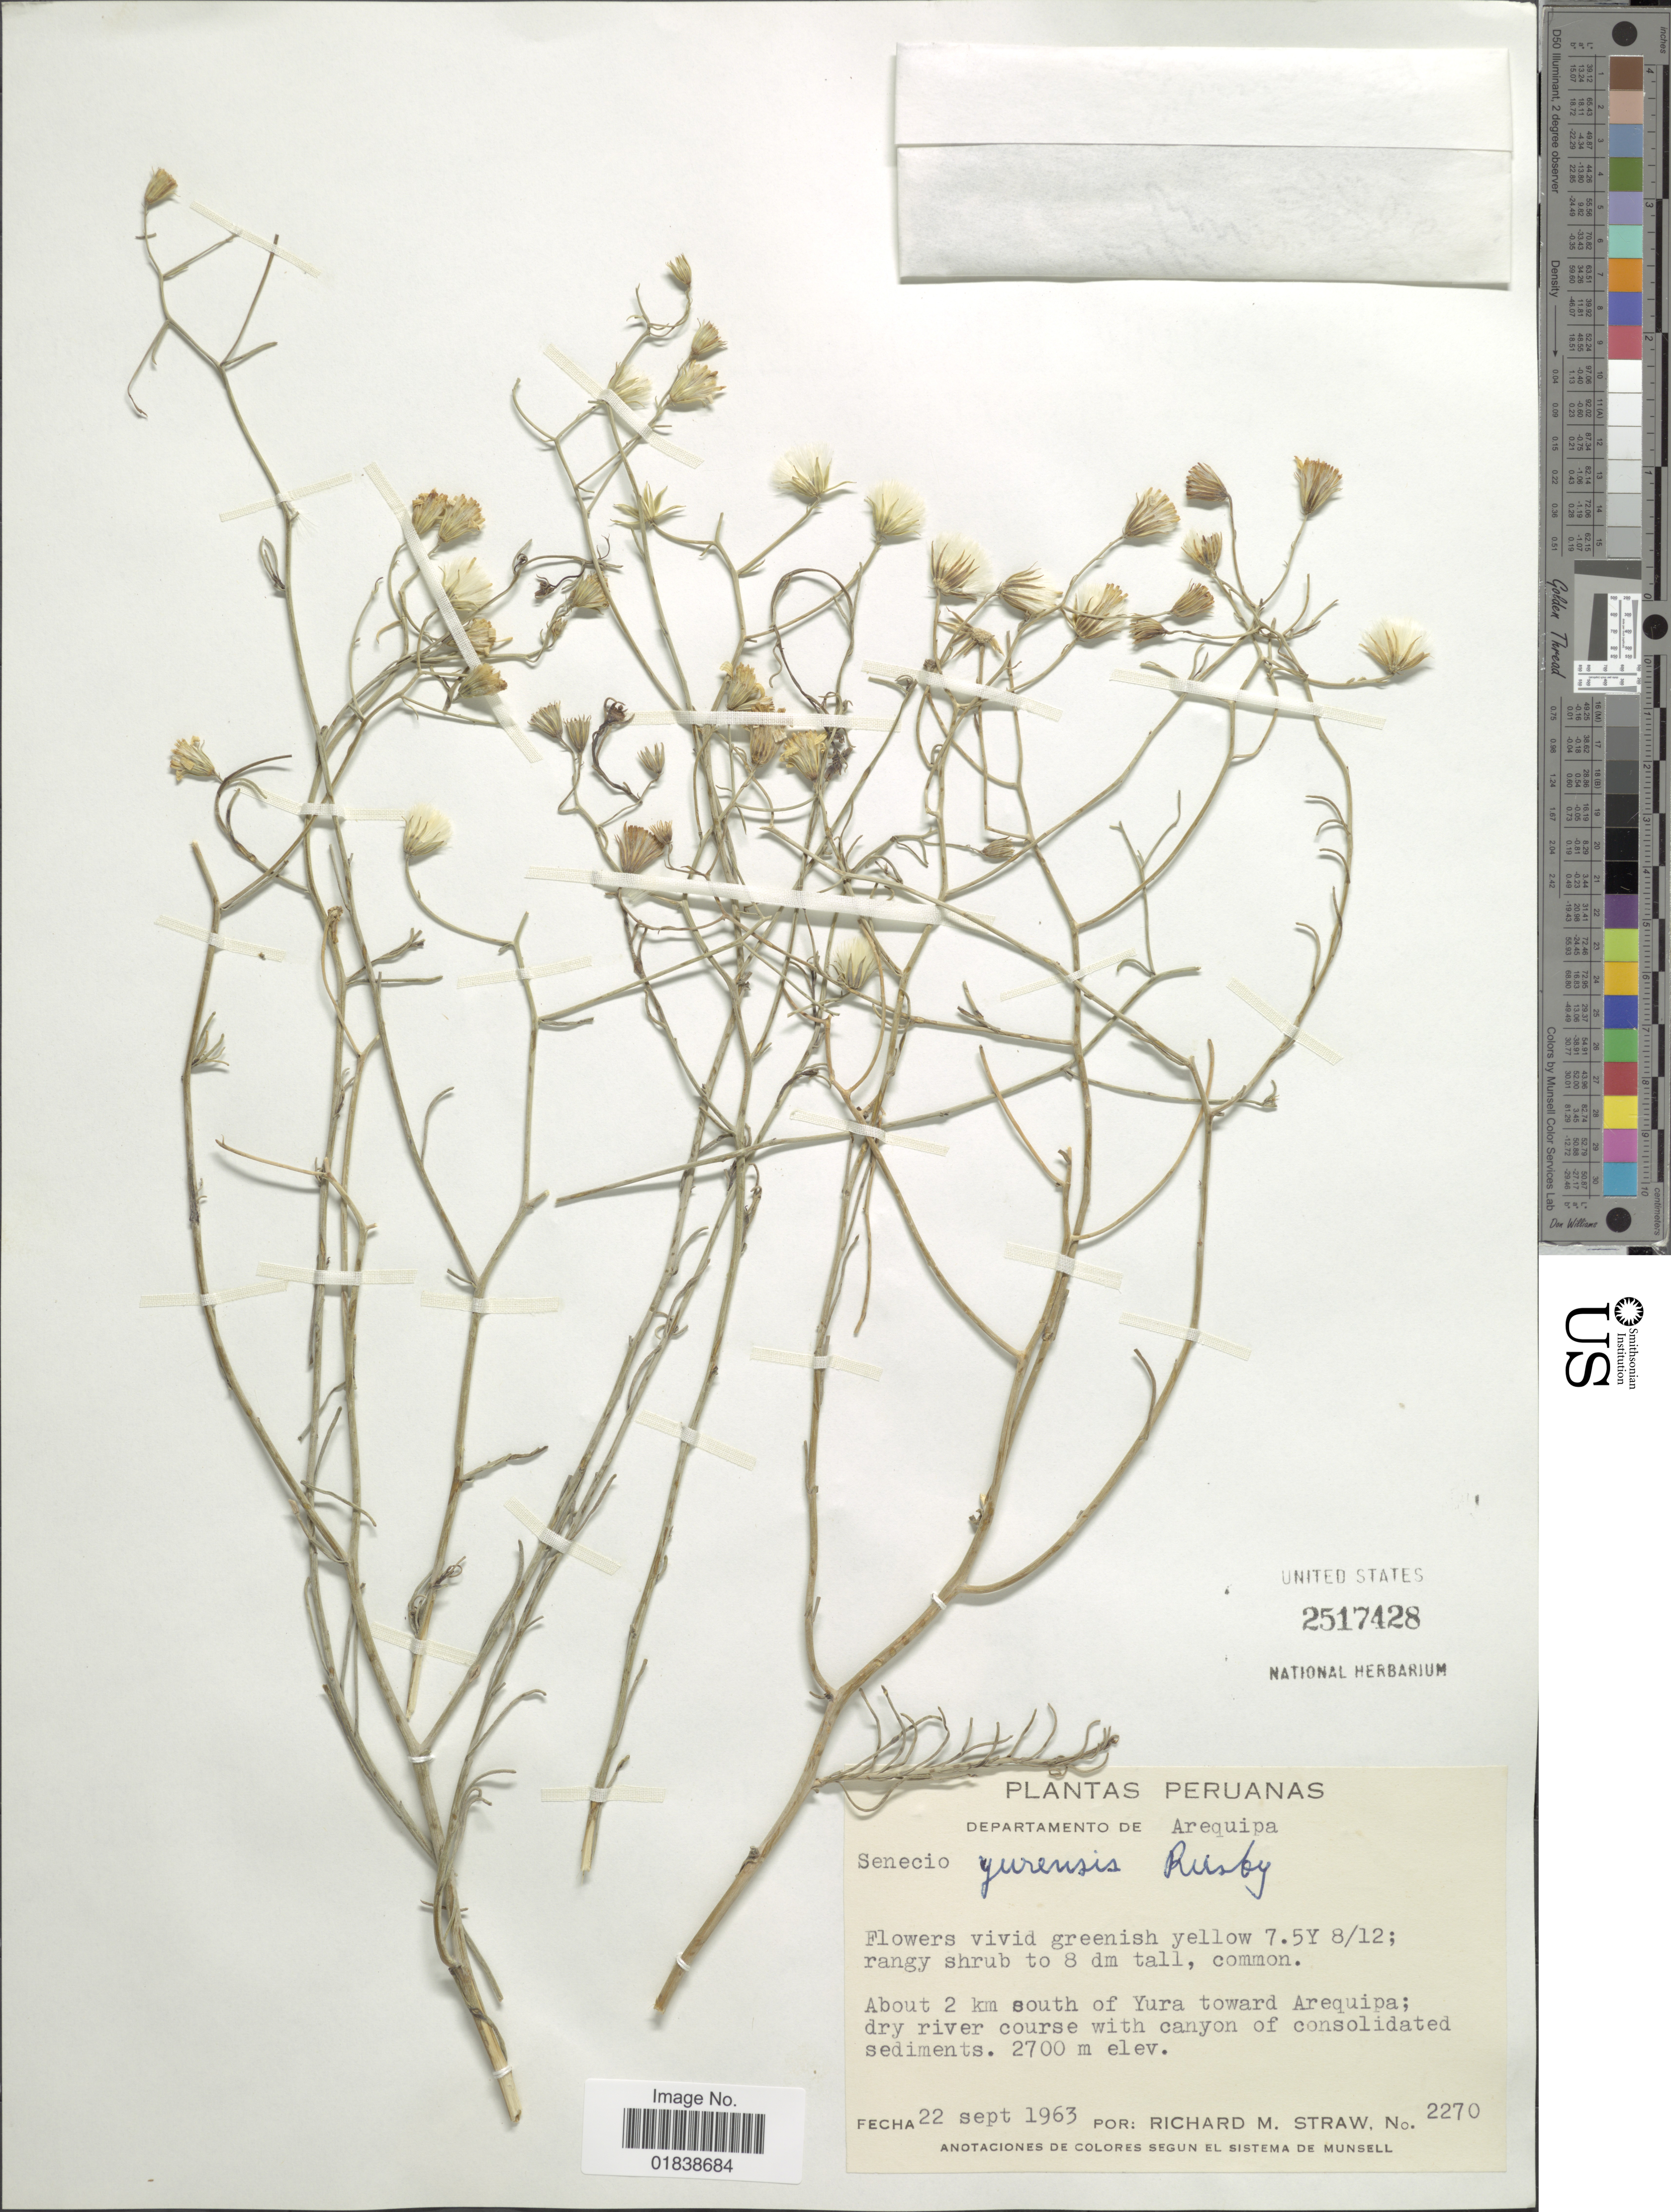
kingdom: Plantae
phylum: Tracheophyta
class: Magnoliopsida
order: Asterales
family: Asteraceae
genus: Senecio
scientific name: Senecio yurensis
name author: Rusby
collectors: R. M. Straw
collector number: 2270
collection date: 1963-09-22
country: Peru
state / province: Arequipa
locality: About 2 km south of Yura toward Arequipa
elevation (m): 2700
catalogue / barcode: US 2517428